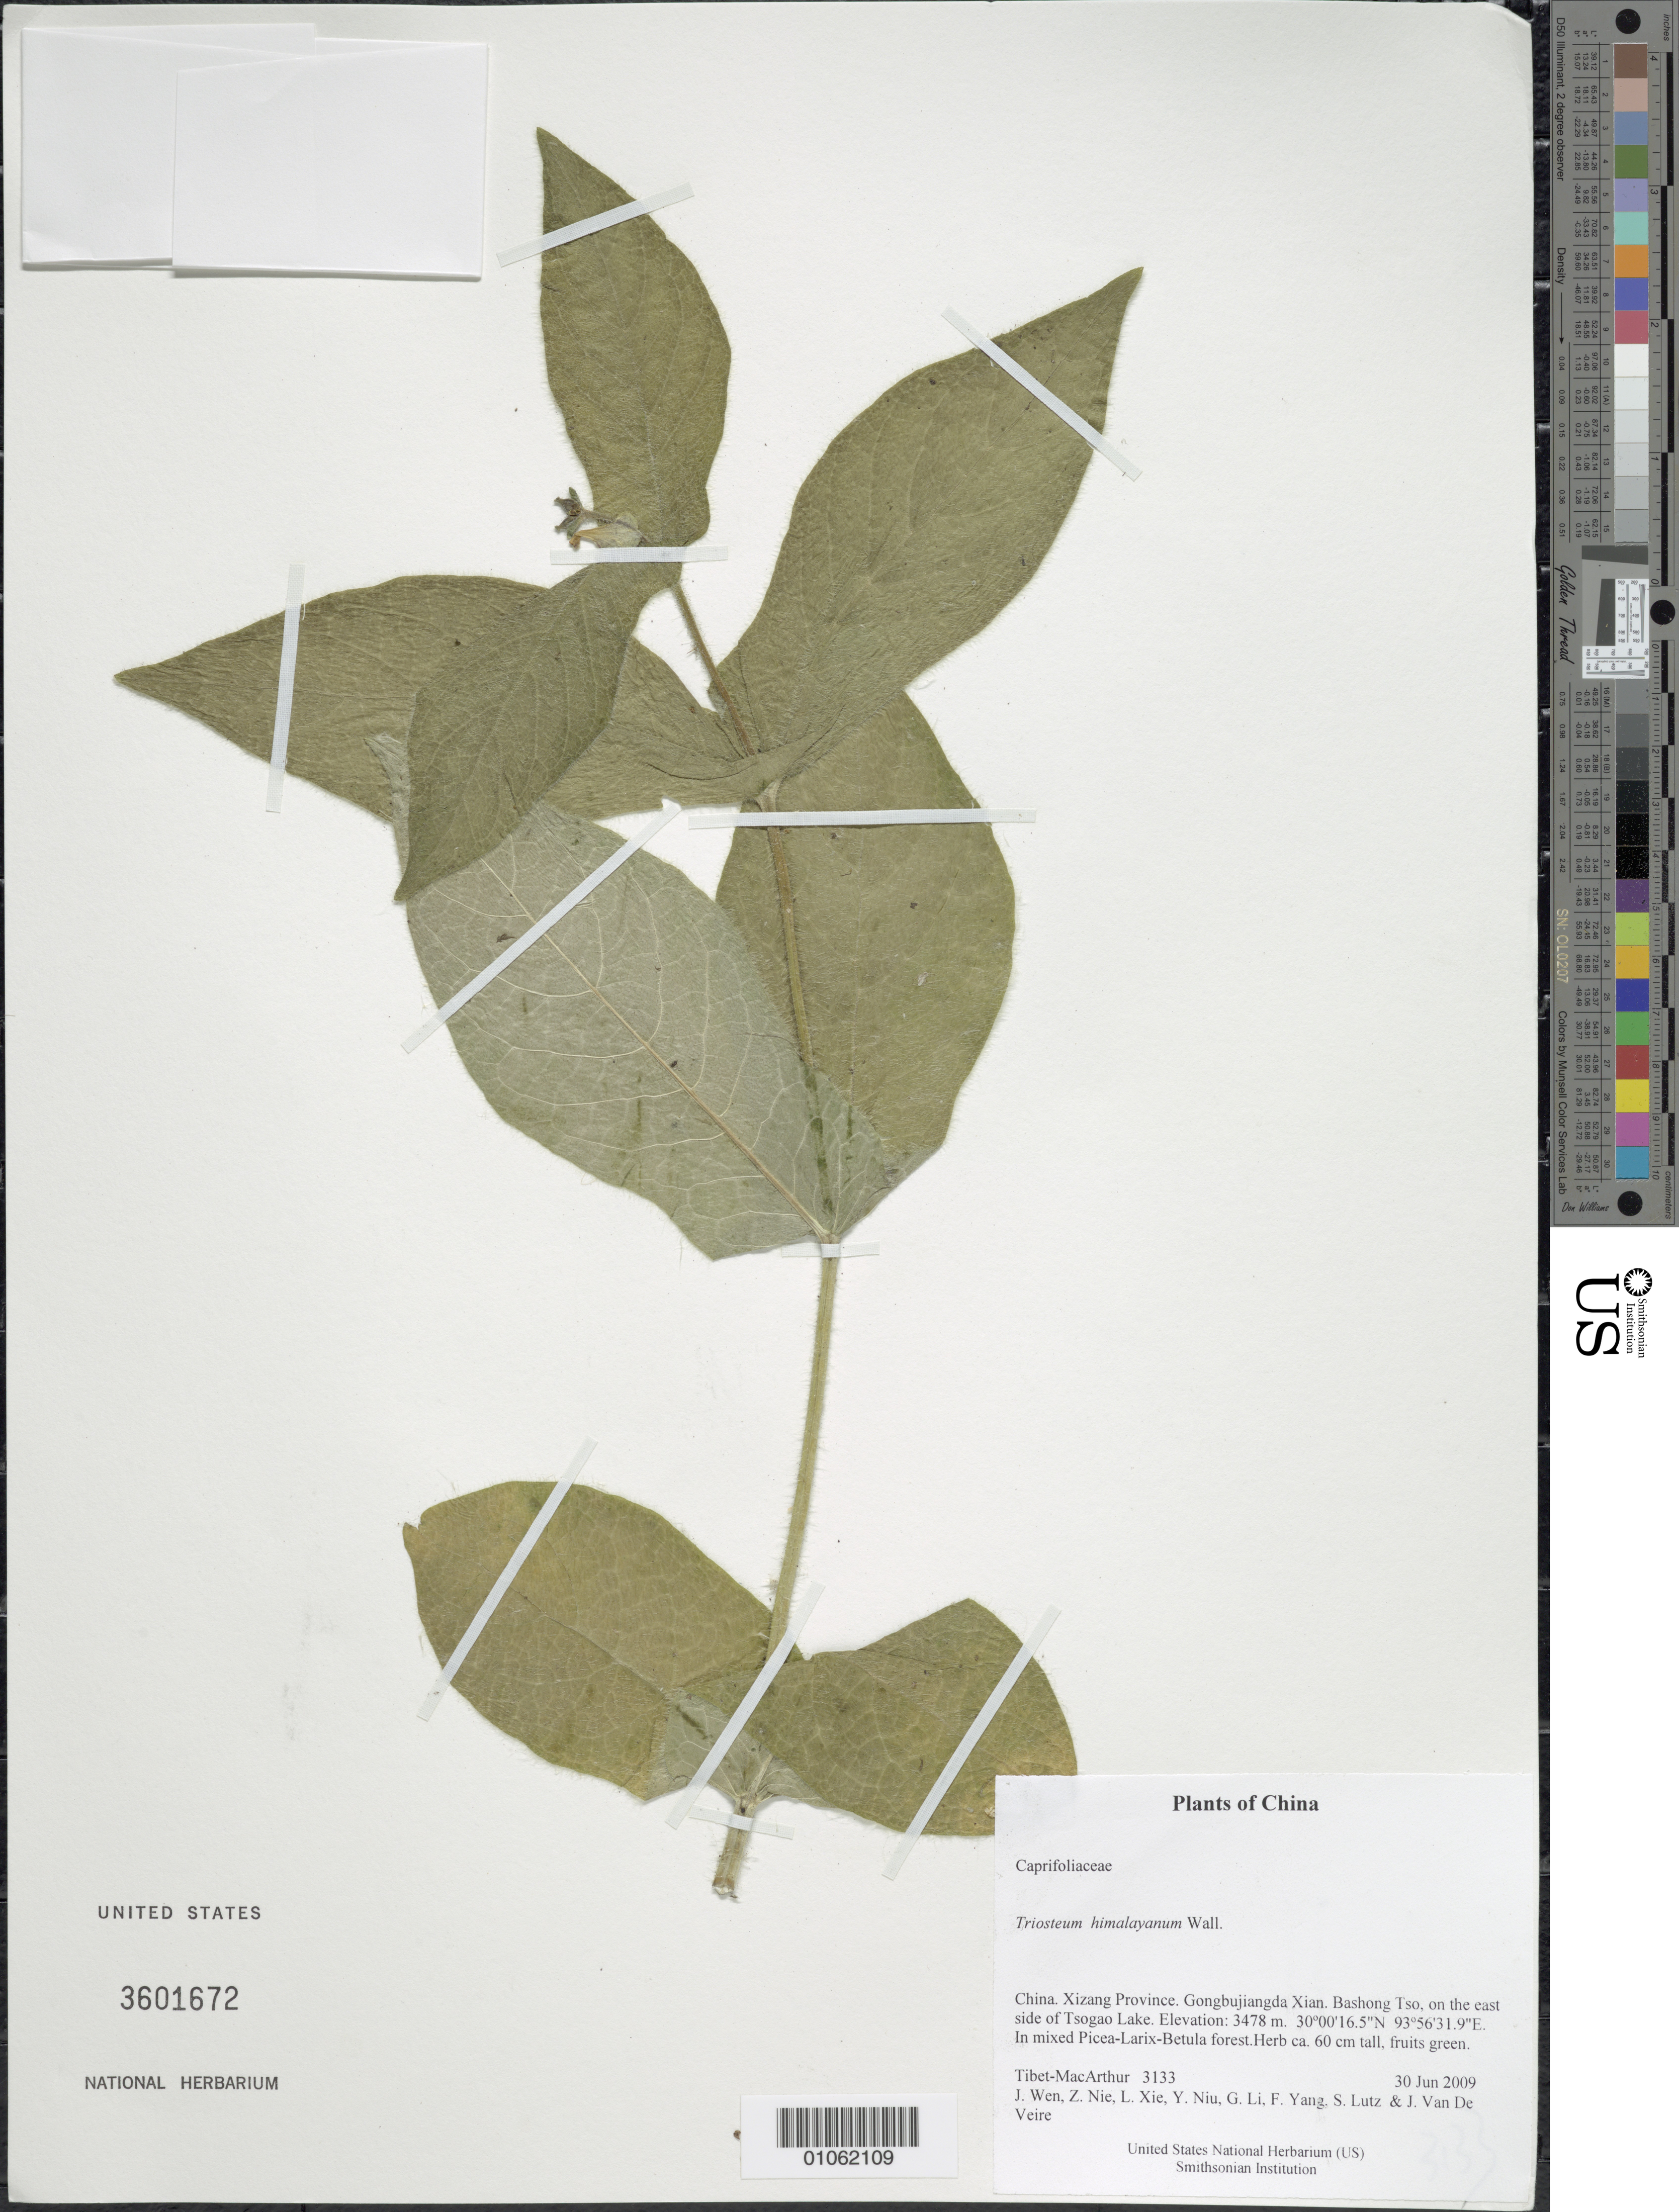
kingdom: Plantae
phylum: Tracheophyta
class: Magnoliopsida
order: Dipsacales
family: Caprifoliaceae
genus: Triosteum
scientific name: Triosteum himalayanum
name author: Wall.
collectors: Tibet-MacArthur, J. Wen, Z. Nie, L. Xie, Y. Niu, G. Li, F. Yang, S. Lutz & J. Van De Veire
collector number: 3133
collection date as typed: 30 Jun 2009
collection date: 2009-06-30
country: China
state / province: Xizang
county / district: Gongbujiangda Xian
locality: Bashong Tso, on the east side of Tsogao Lake.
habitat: In mixed Picea-Larix-Betula forest.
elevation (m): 3478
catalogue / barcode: US 3601672